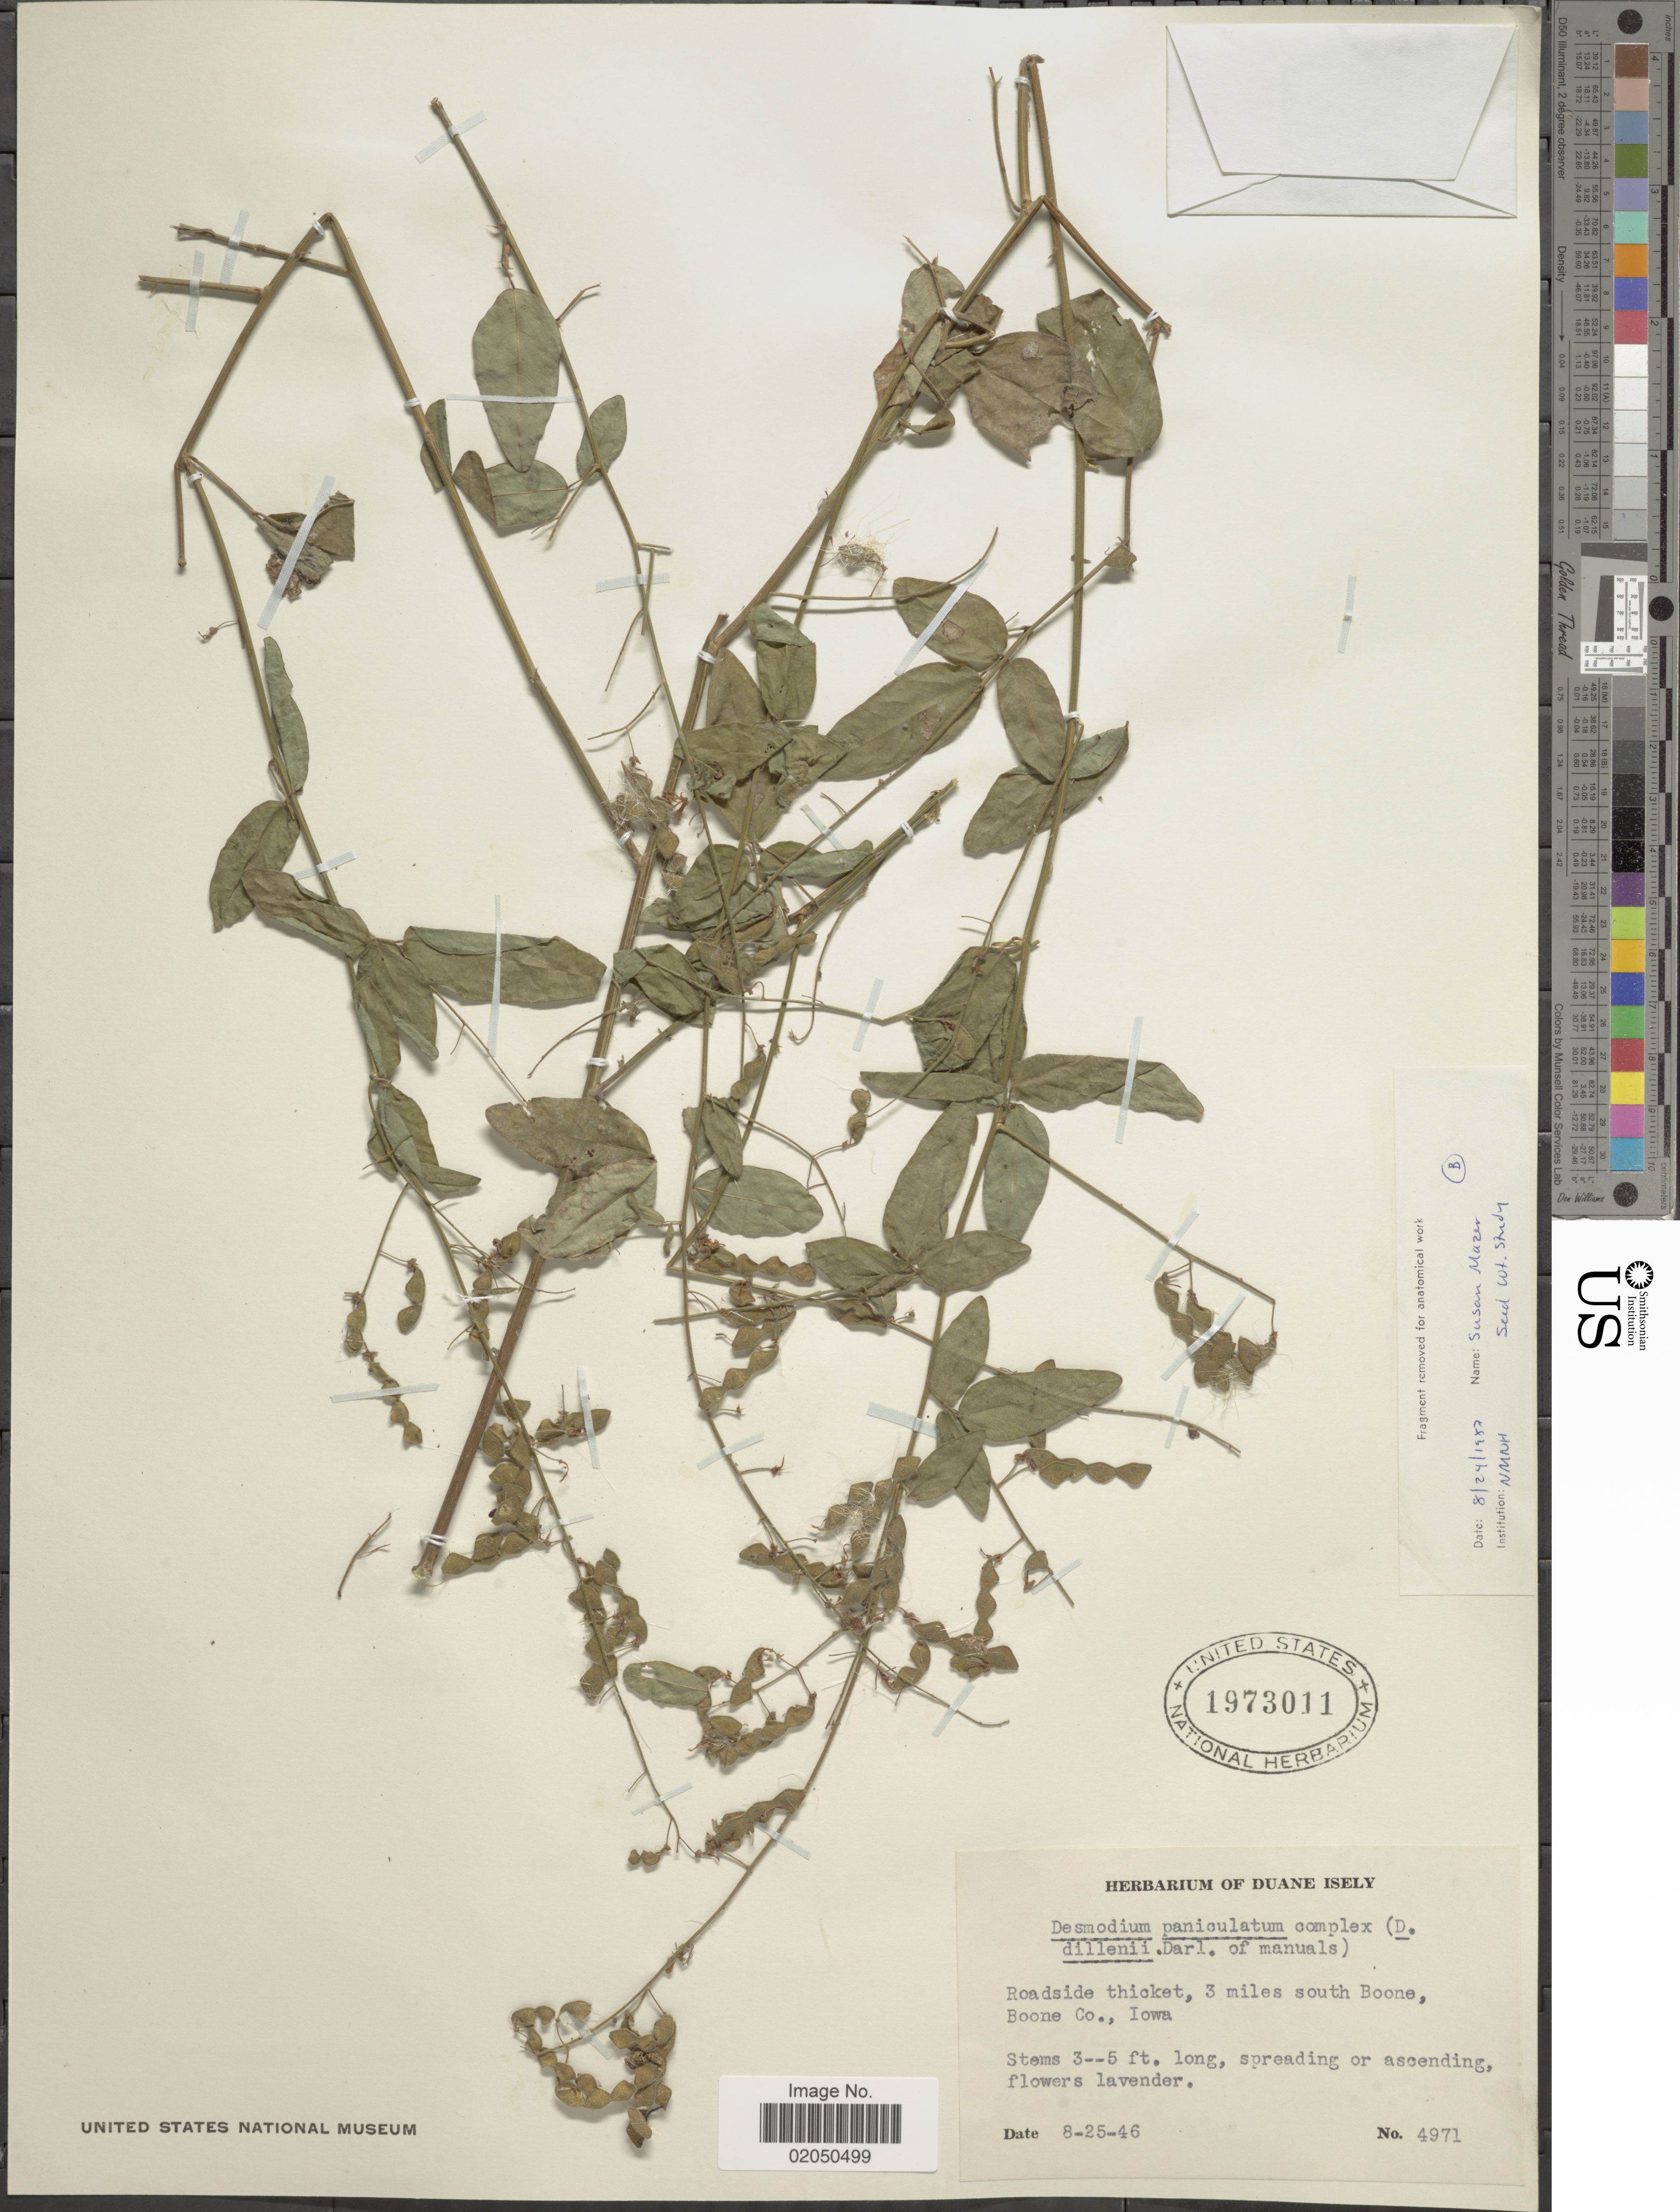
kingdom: Plantae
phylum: Tracheophyta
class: Magnoliopsida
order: Fabales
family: Fabaceae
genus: Desmodium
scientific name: Desmodium glabellum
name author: (Michx.) DC.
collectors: ex. herb. Duane Isely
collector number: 4971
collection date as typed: Transcribed d/m/y: 25/8/46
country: United States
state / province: Iowa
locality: Roadside thicket, 3 miles south Boone, Bone Co,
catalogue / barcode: US 1973011